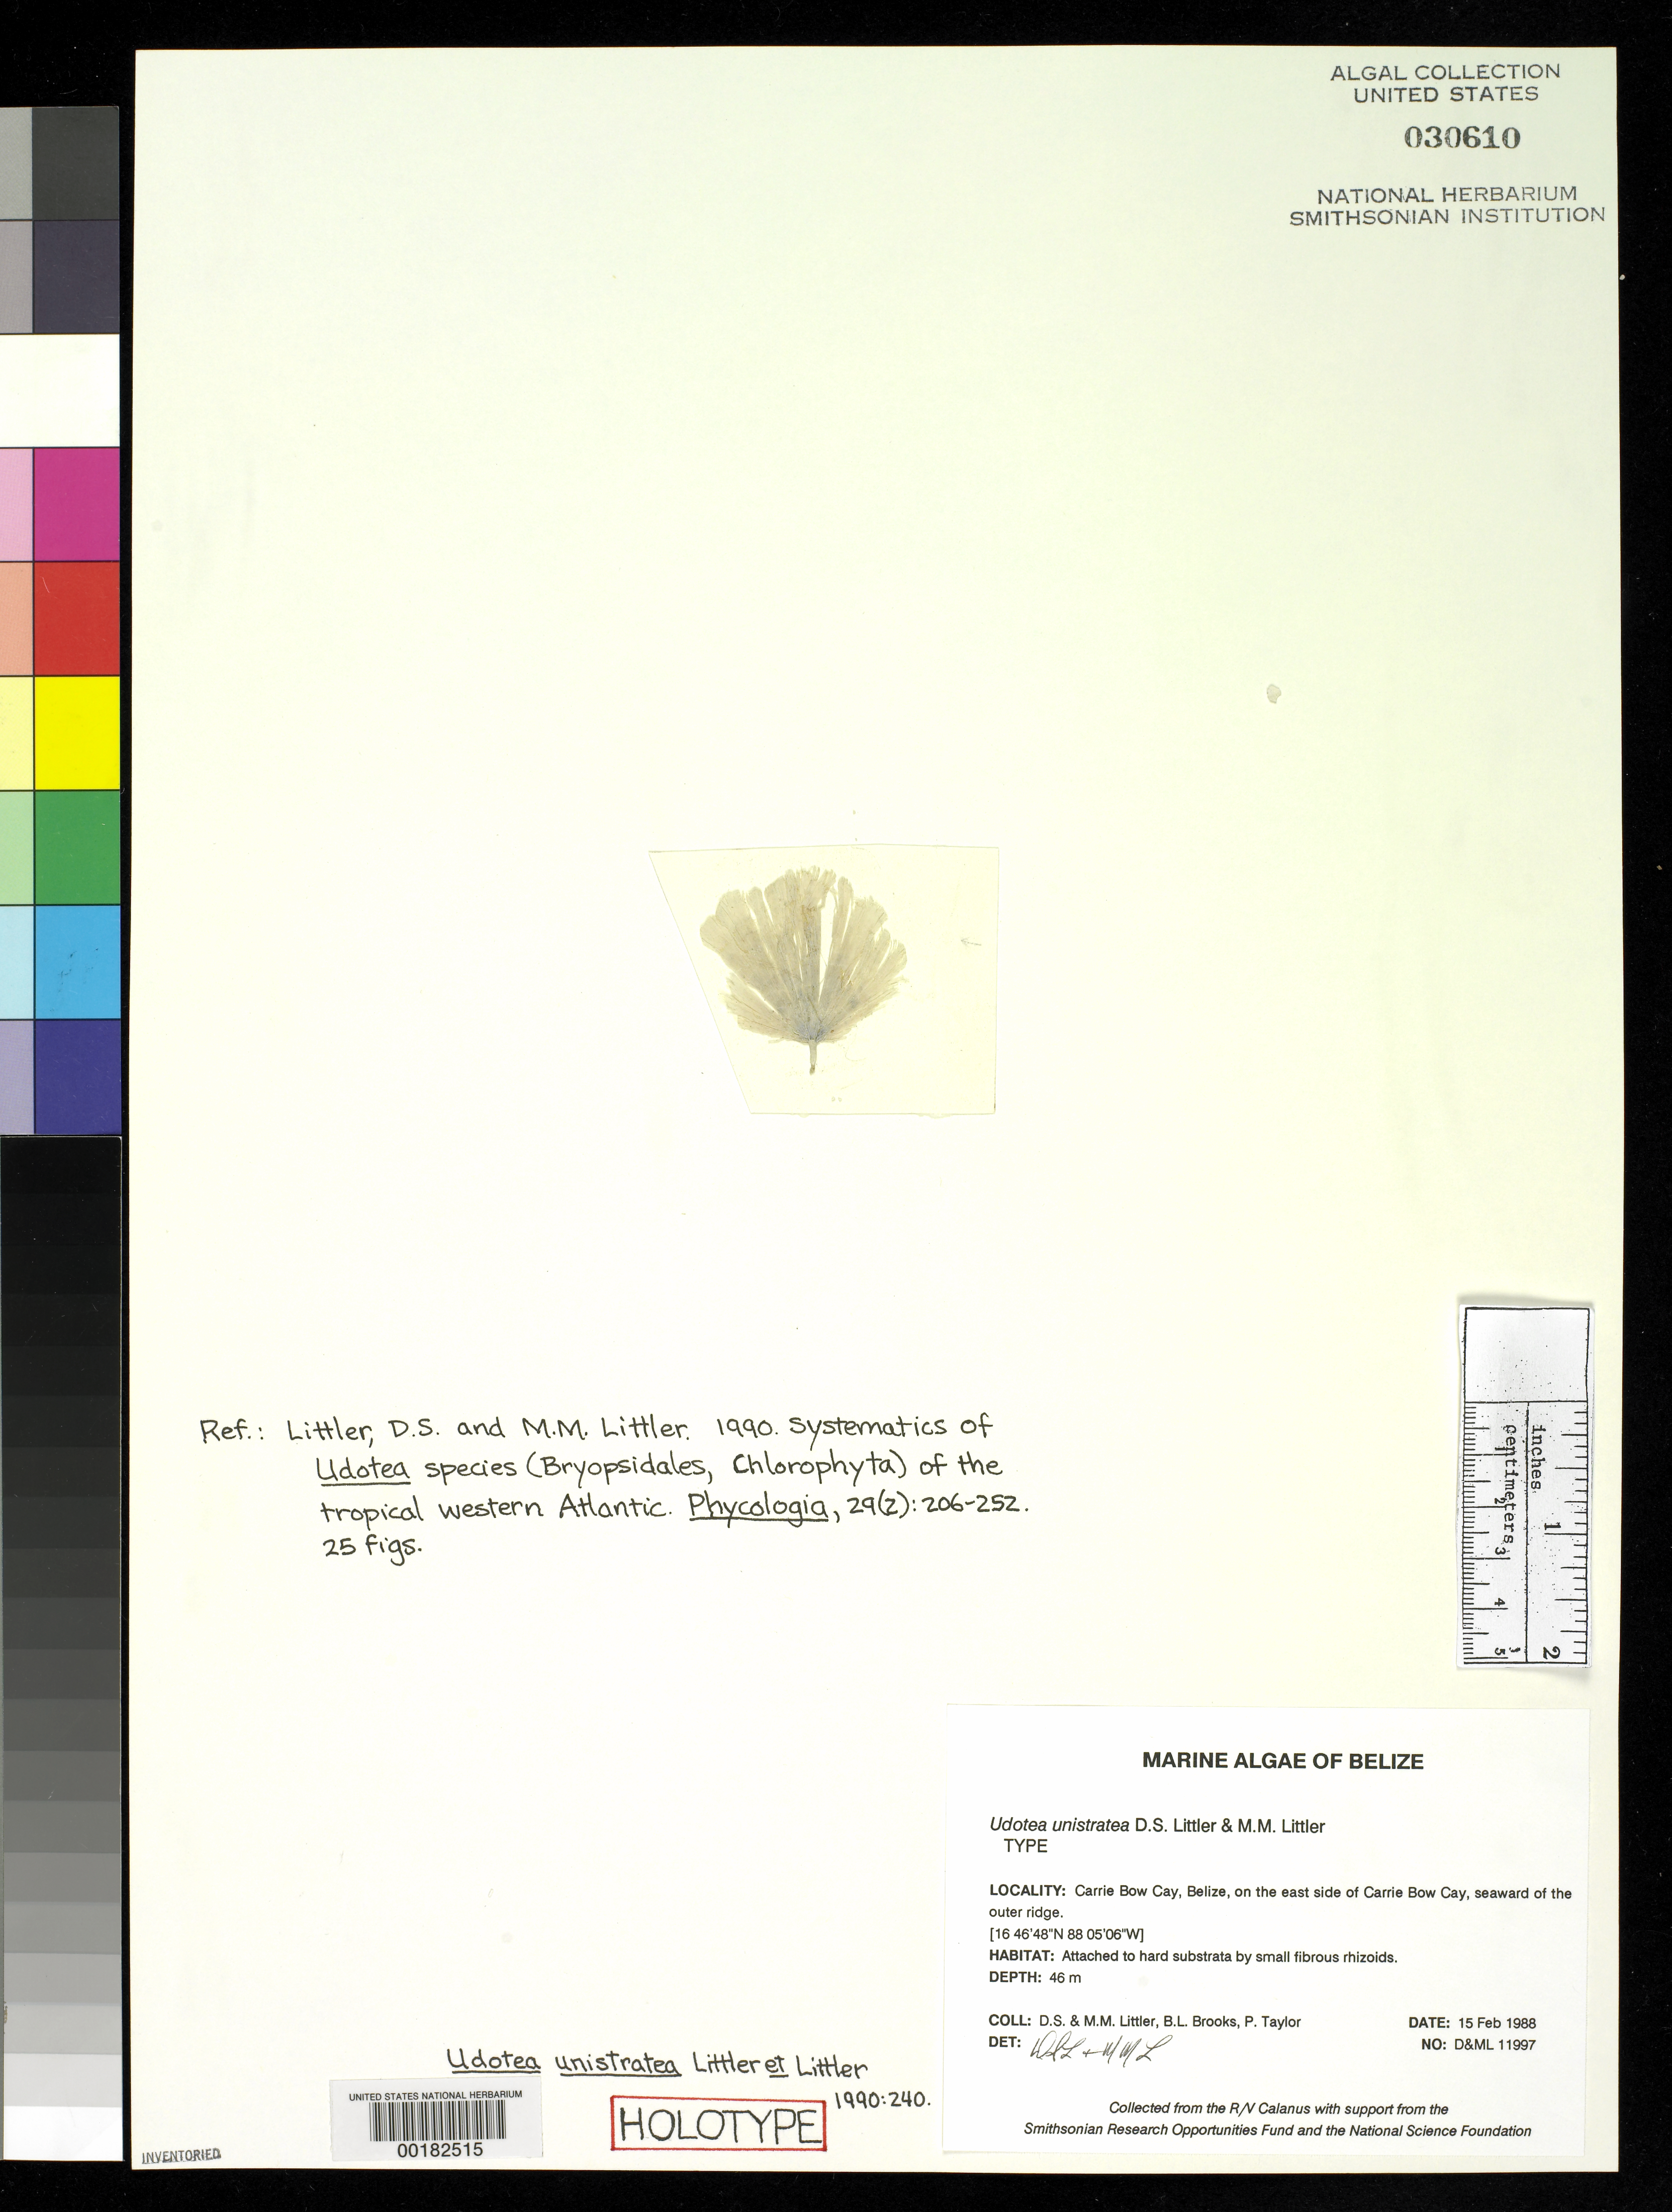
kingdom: Plantae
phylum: Chlorophyta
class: Ulvophyceae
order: Bryopsidales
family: Udoteaceae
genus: Udotea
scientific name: Udotea unistratea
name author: D.S. Littler & Littler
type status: Holotype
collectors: D. S. Littler, M. M. Littler, B. Brooks & P. R. Taylor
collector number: D&ML 11997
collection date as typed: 15 Feb 1988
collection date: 1988-02-15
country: Belize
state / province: Stann Creek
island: Carrie Bow Cay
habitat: On hard substrata.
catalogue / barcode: US 30610